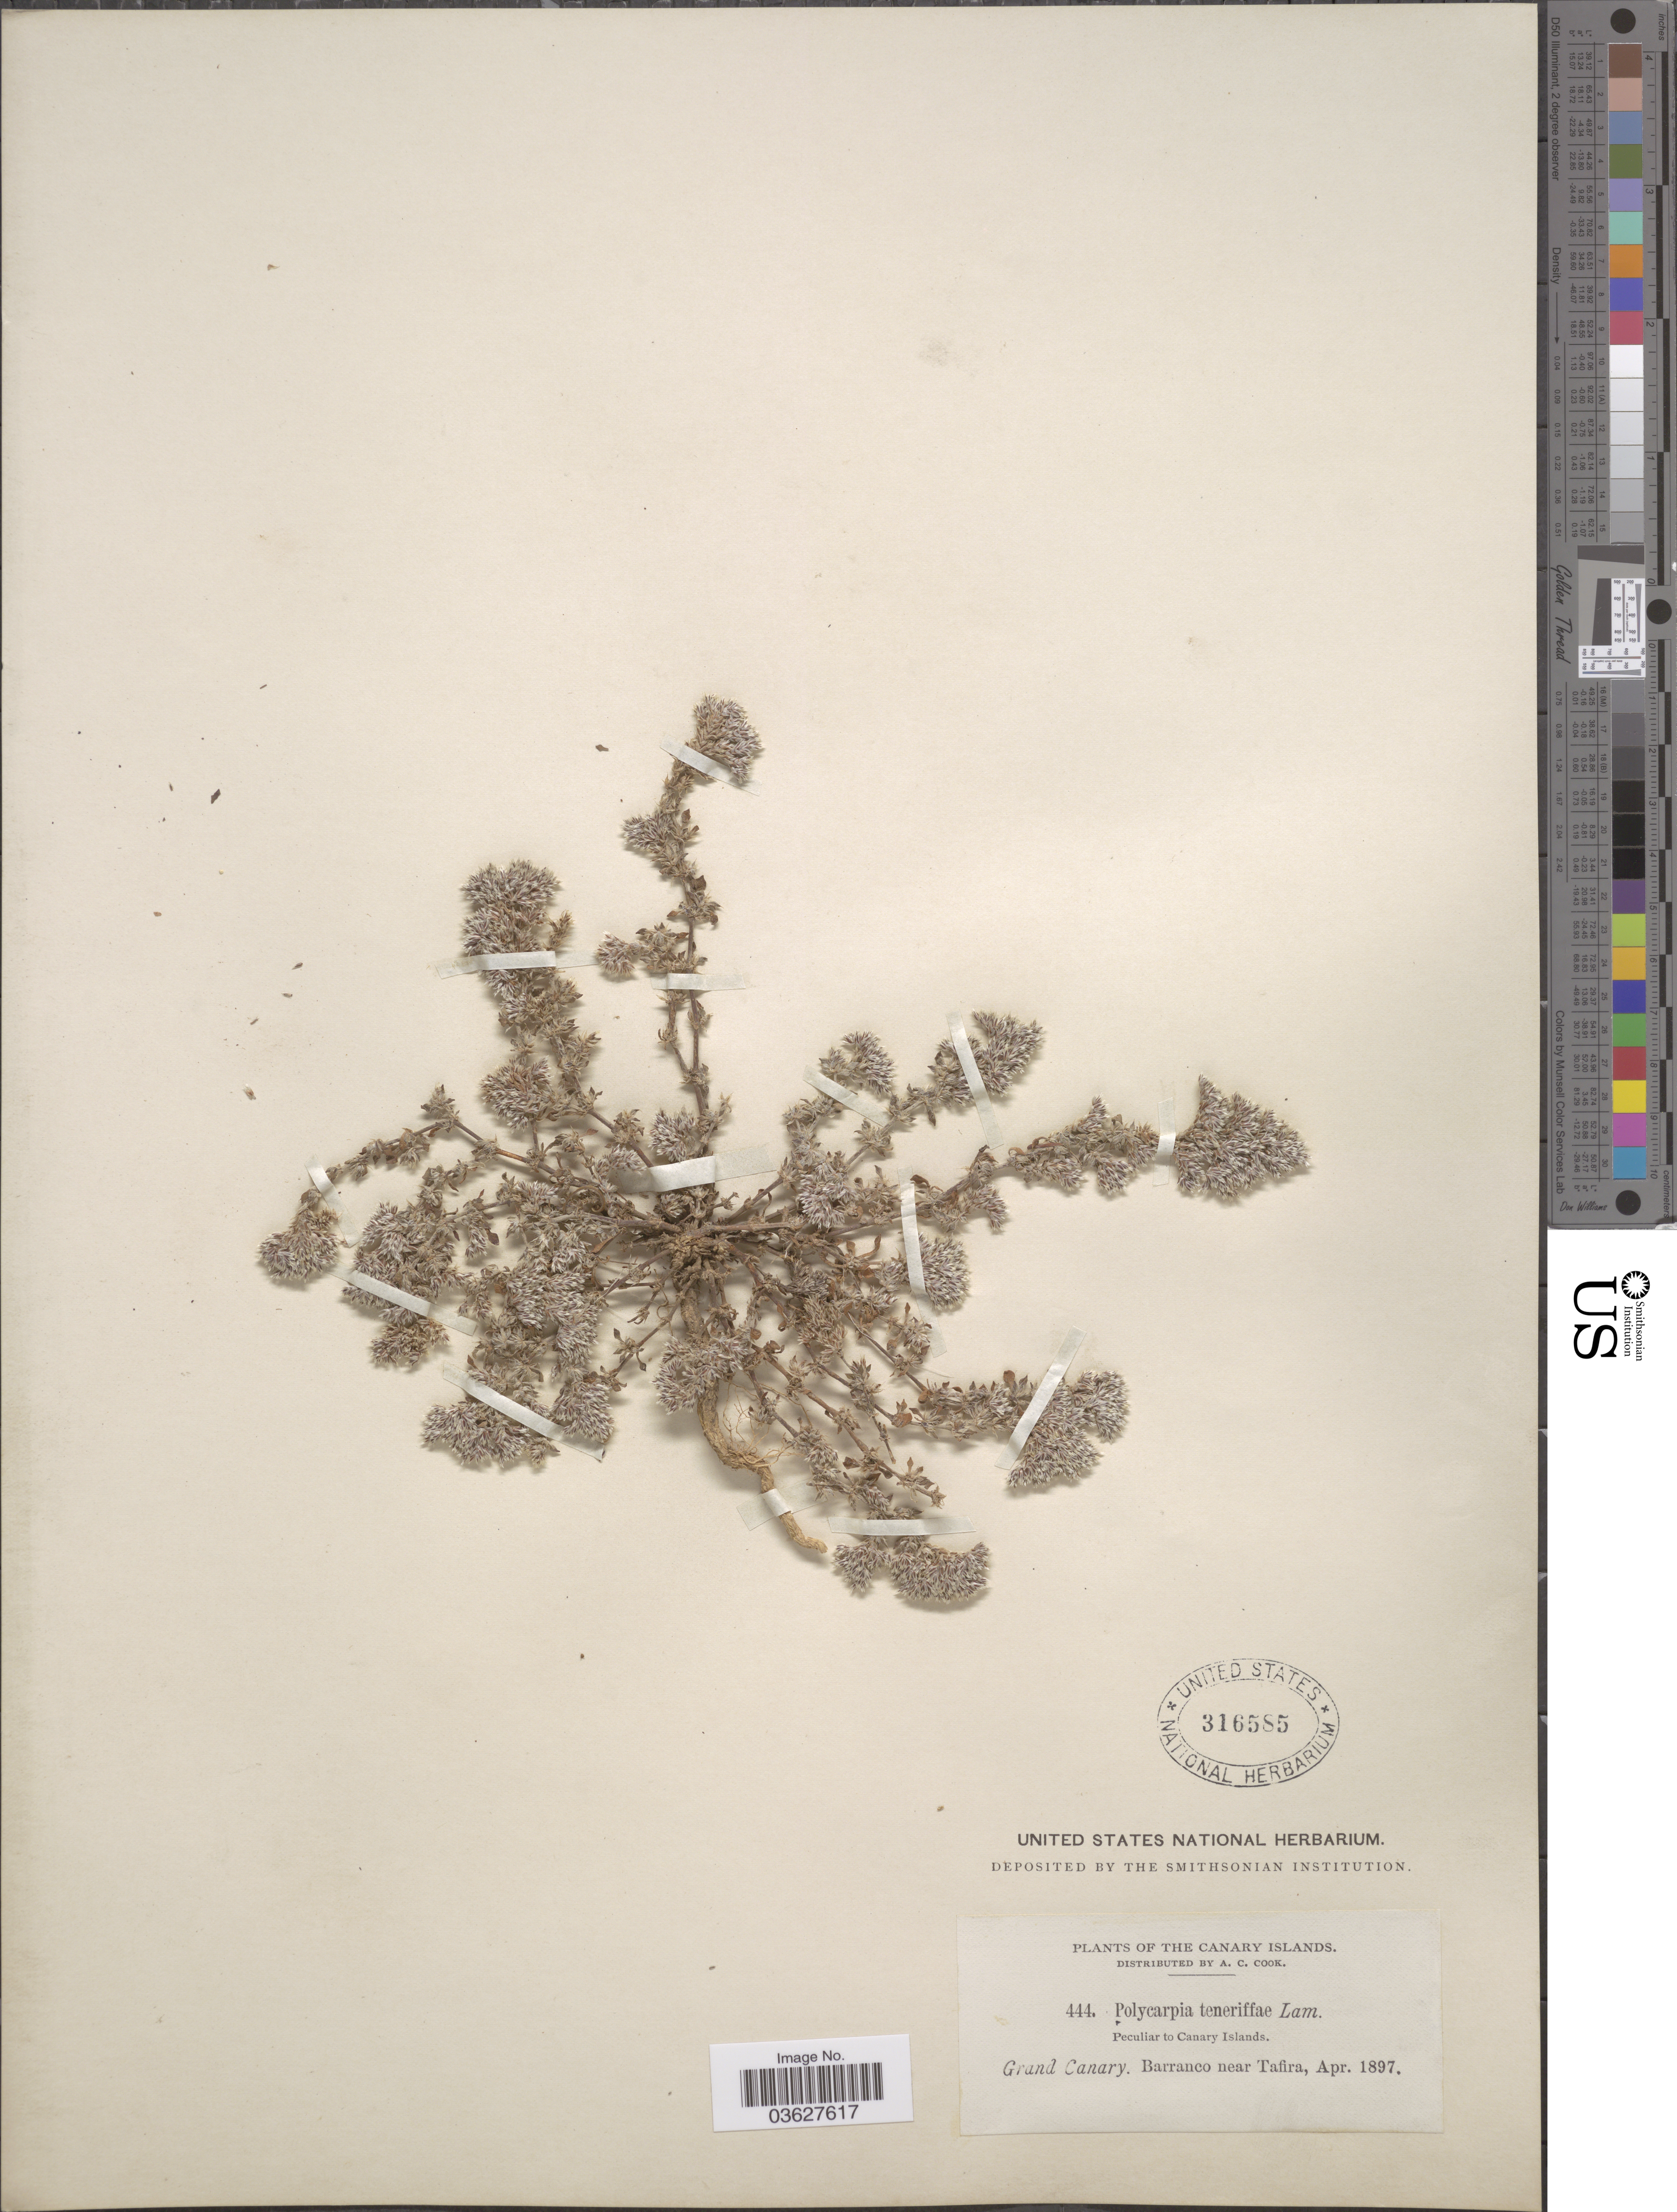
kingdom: Plantae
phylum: Tracheophyta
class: Magnoliopsida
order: Caryophyllales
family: Caryophyllaceae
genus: Polycarpaea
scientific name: Polycarpaea teneriffae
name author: Lam.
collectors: A. Cook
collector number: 444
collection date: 1897-04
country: Spain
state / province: Canarias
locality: The Canary Islands. Peculiar to Canary Islands. Grand Canary. Barranco near Tafira.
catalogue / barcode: US 316585